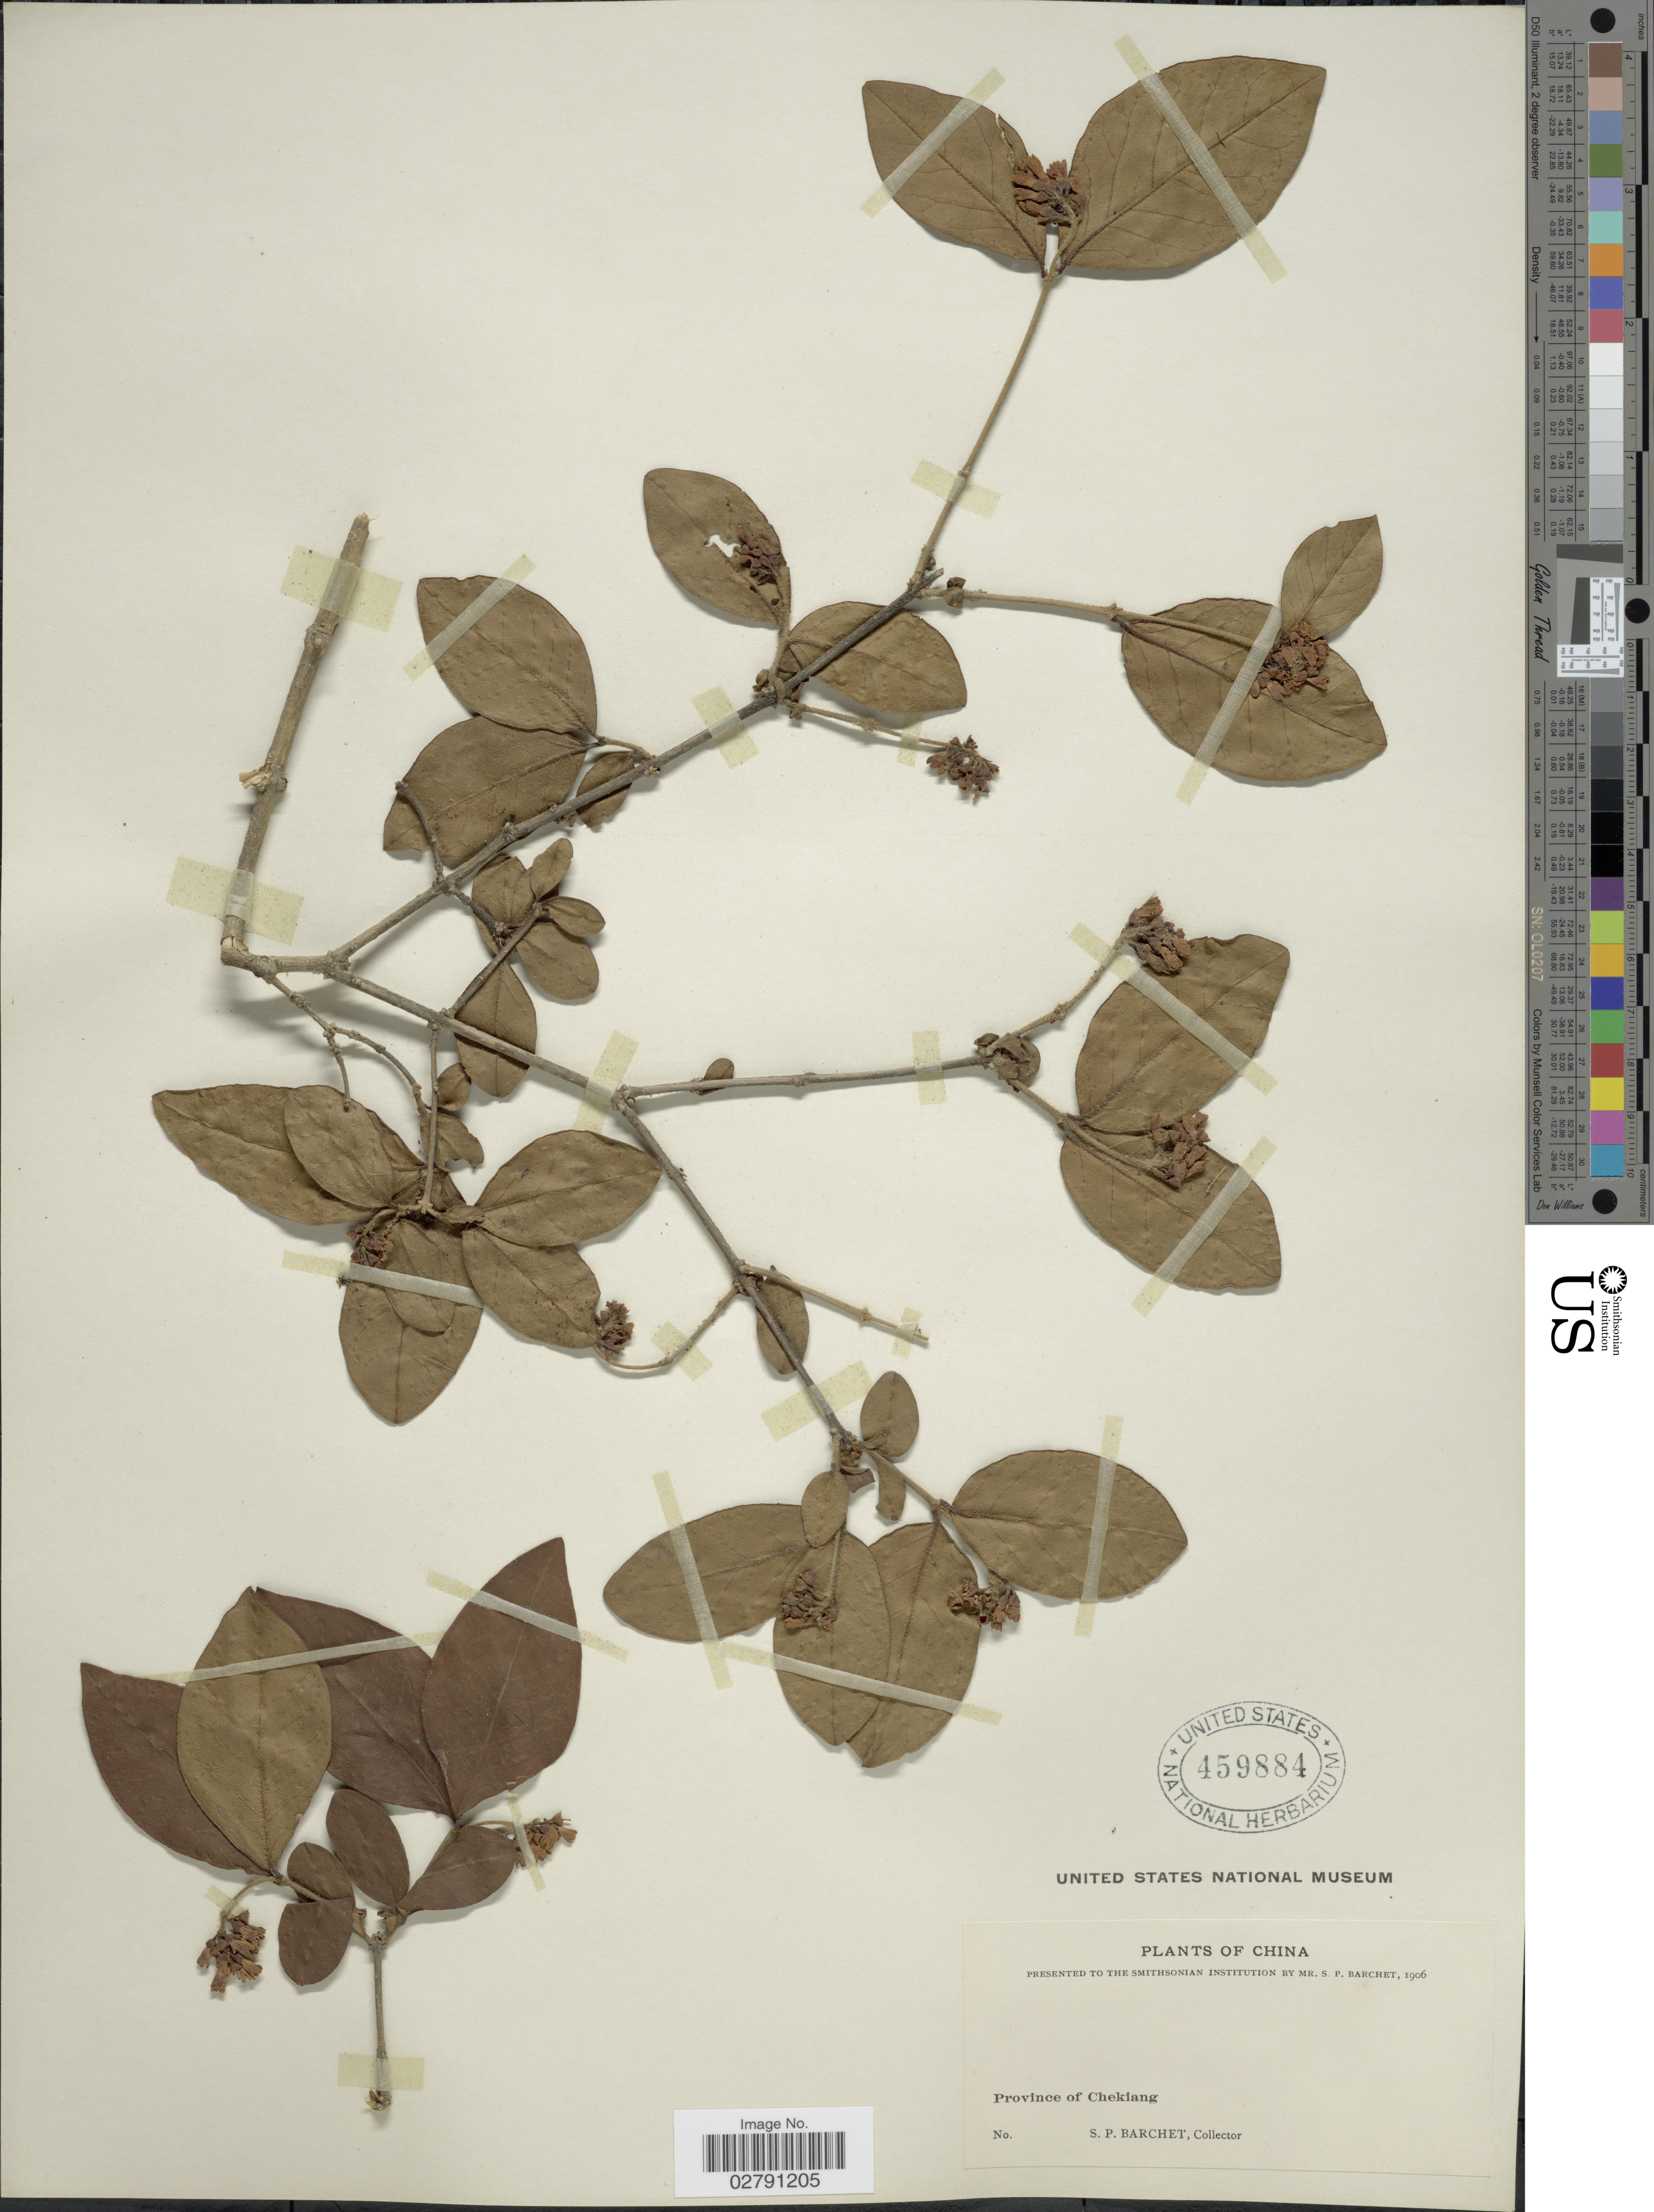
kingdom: Plantae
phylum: Tracheophyta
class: Magnoliopsida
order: Dipsacales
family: Caprifoliaceae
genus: Lonicera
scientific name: Lonicera sp.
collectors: S. P. Barchet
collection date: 1906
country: China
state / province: Zhejiang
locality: Province of Chekiang.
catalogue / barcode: US 459884